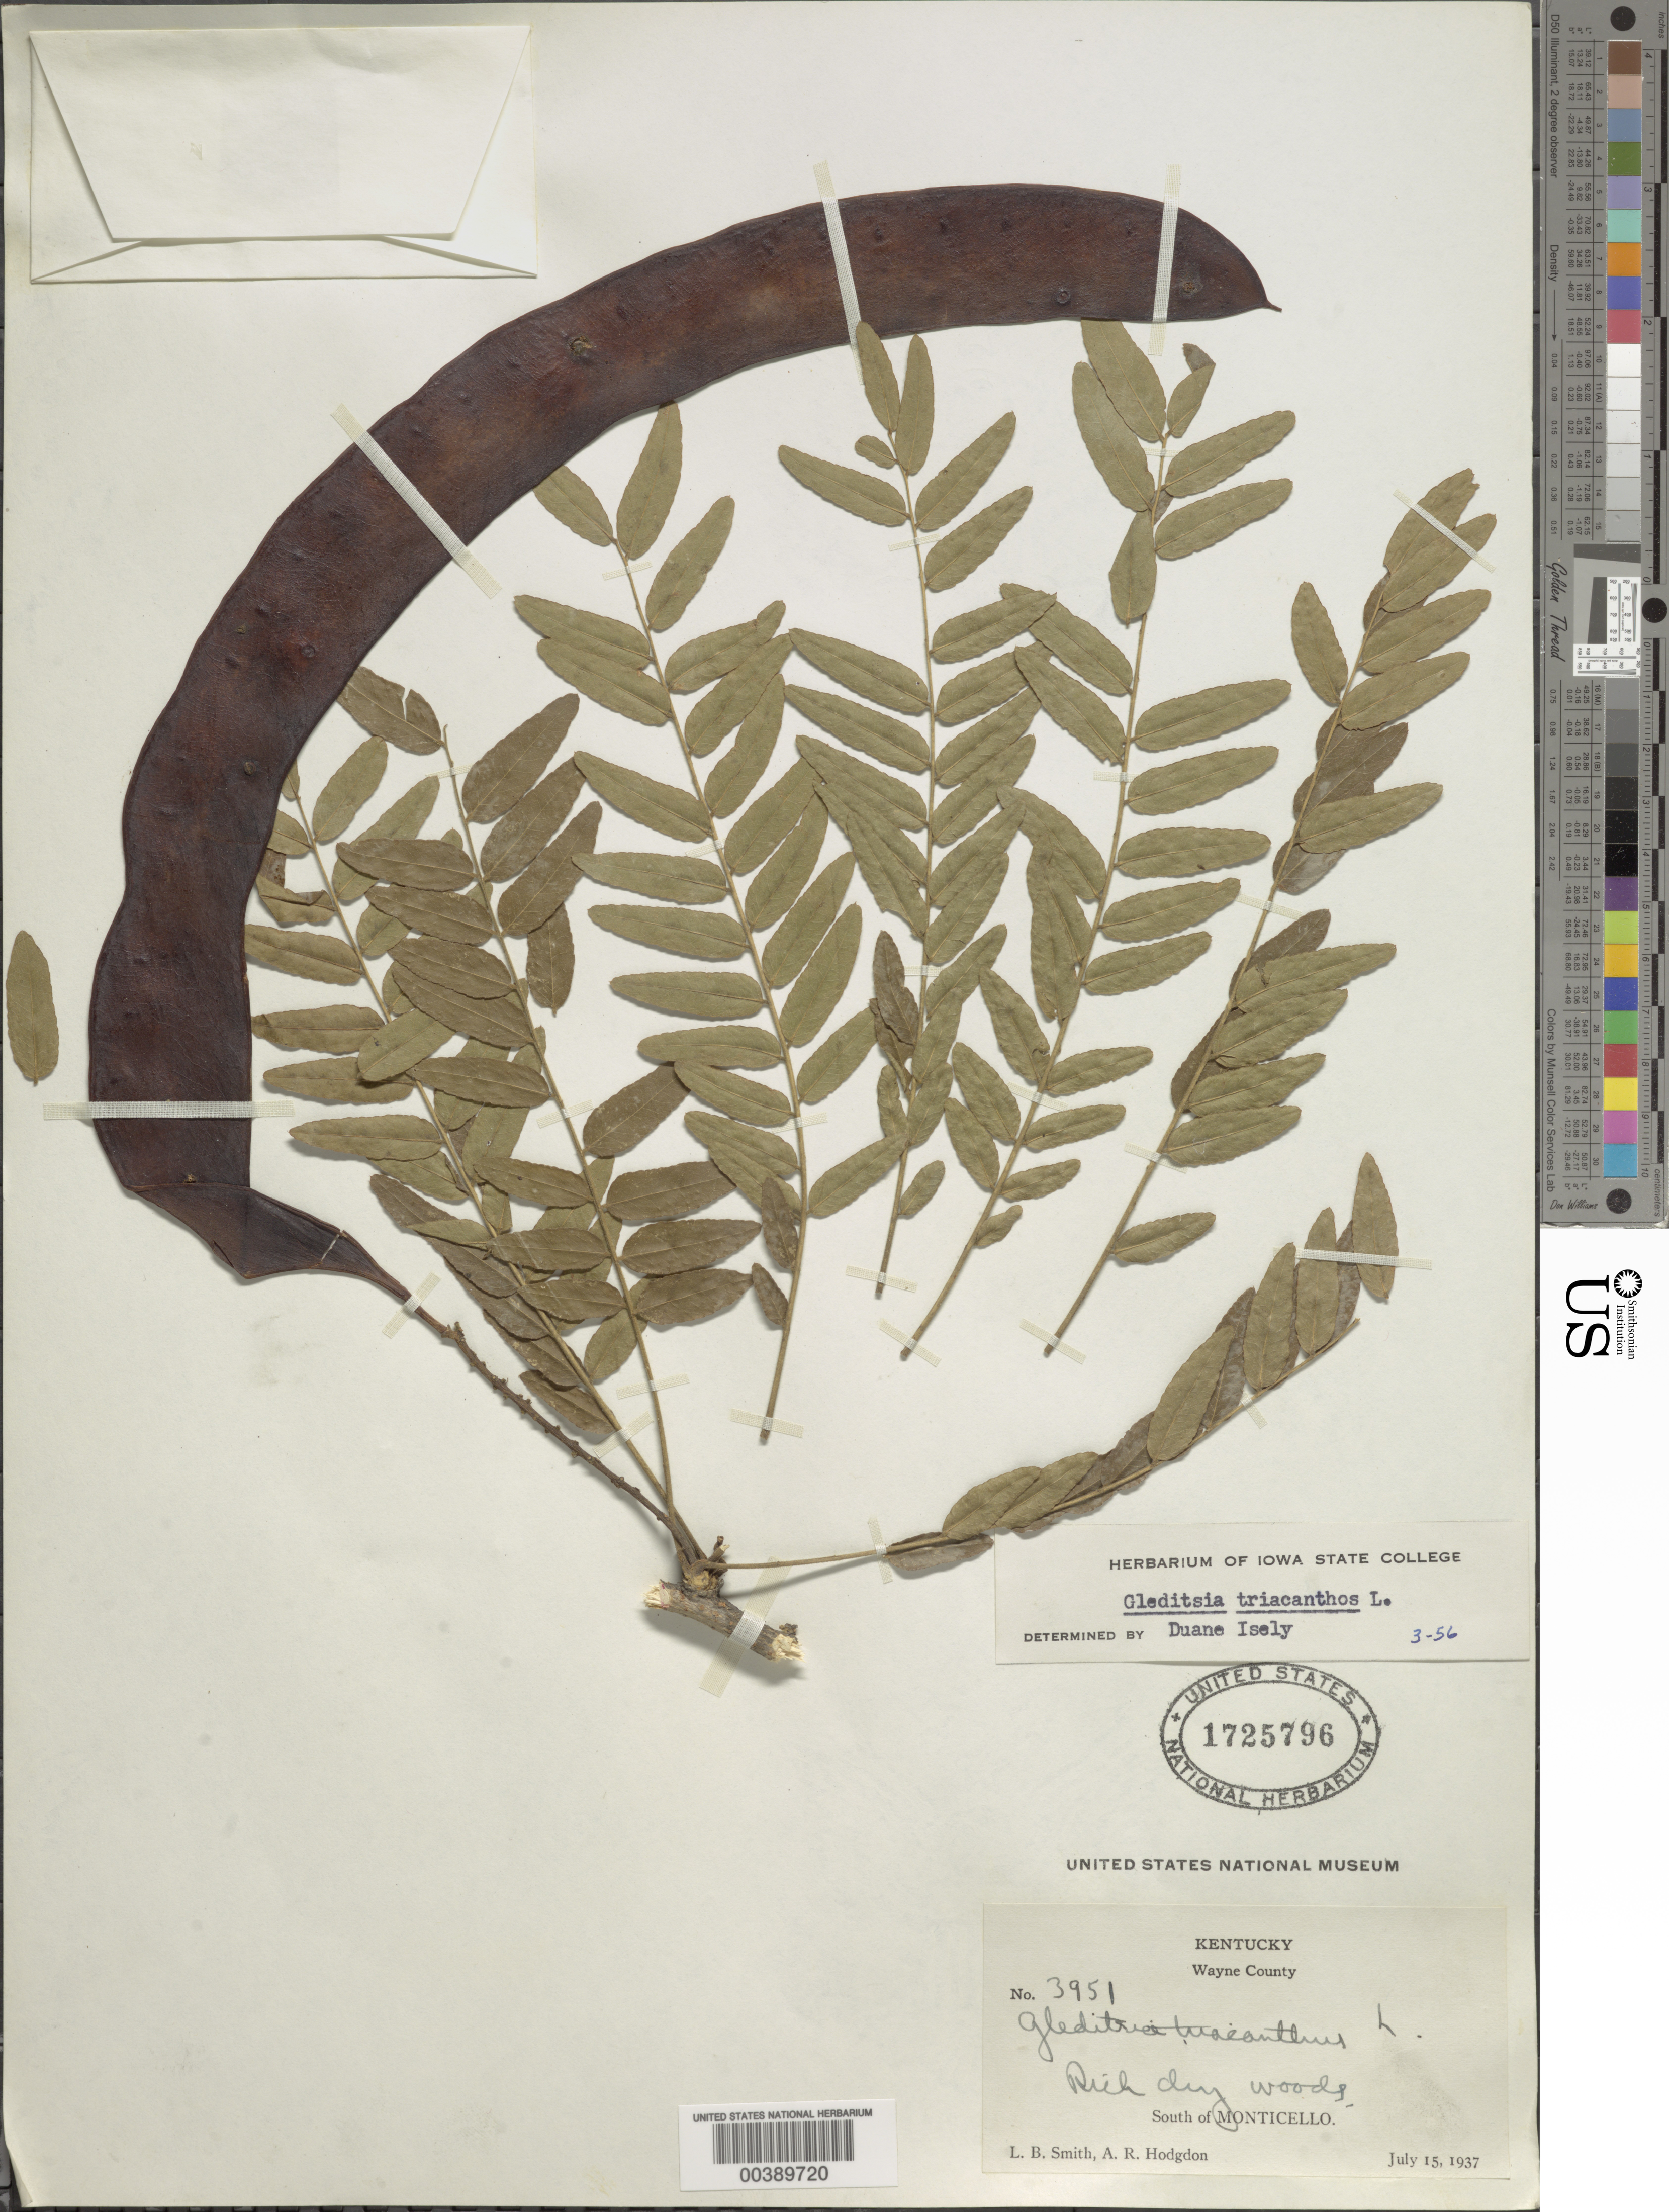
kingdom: Plantae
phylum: Tracheophyta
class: Magnoliopsida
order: Fabales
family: Fabaceae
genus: Gleditsia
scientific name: Gleditsia triacanthos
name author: L.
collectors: L. Smith & A. R. Hodgdon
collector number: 3951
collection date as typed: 15 Jul 1937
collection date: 1937-07-15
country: United States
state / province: Kentucky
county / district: Wayne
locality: S of monticello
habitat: Rich dry woods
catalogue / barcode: US 1725796